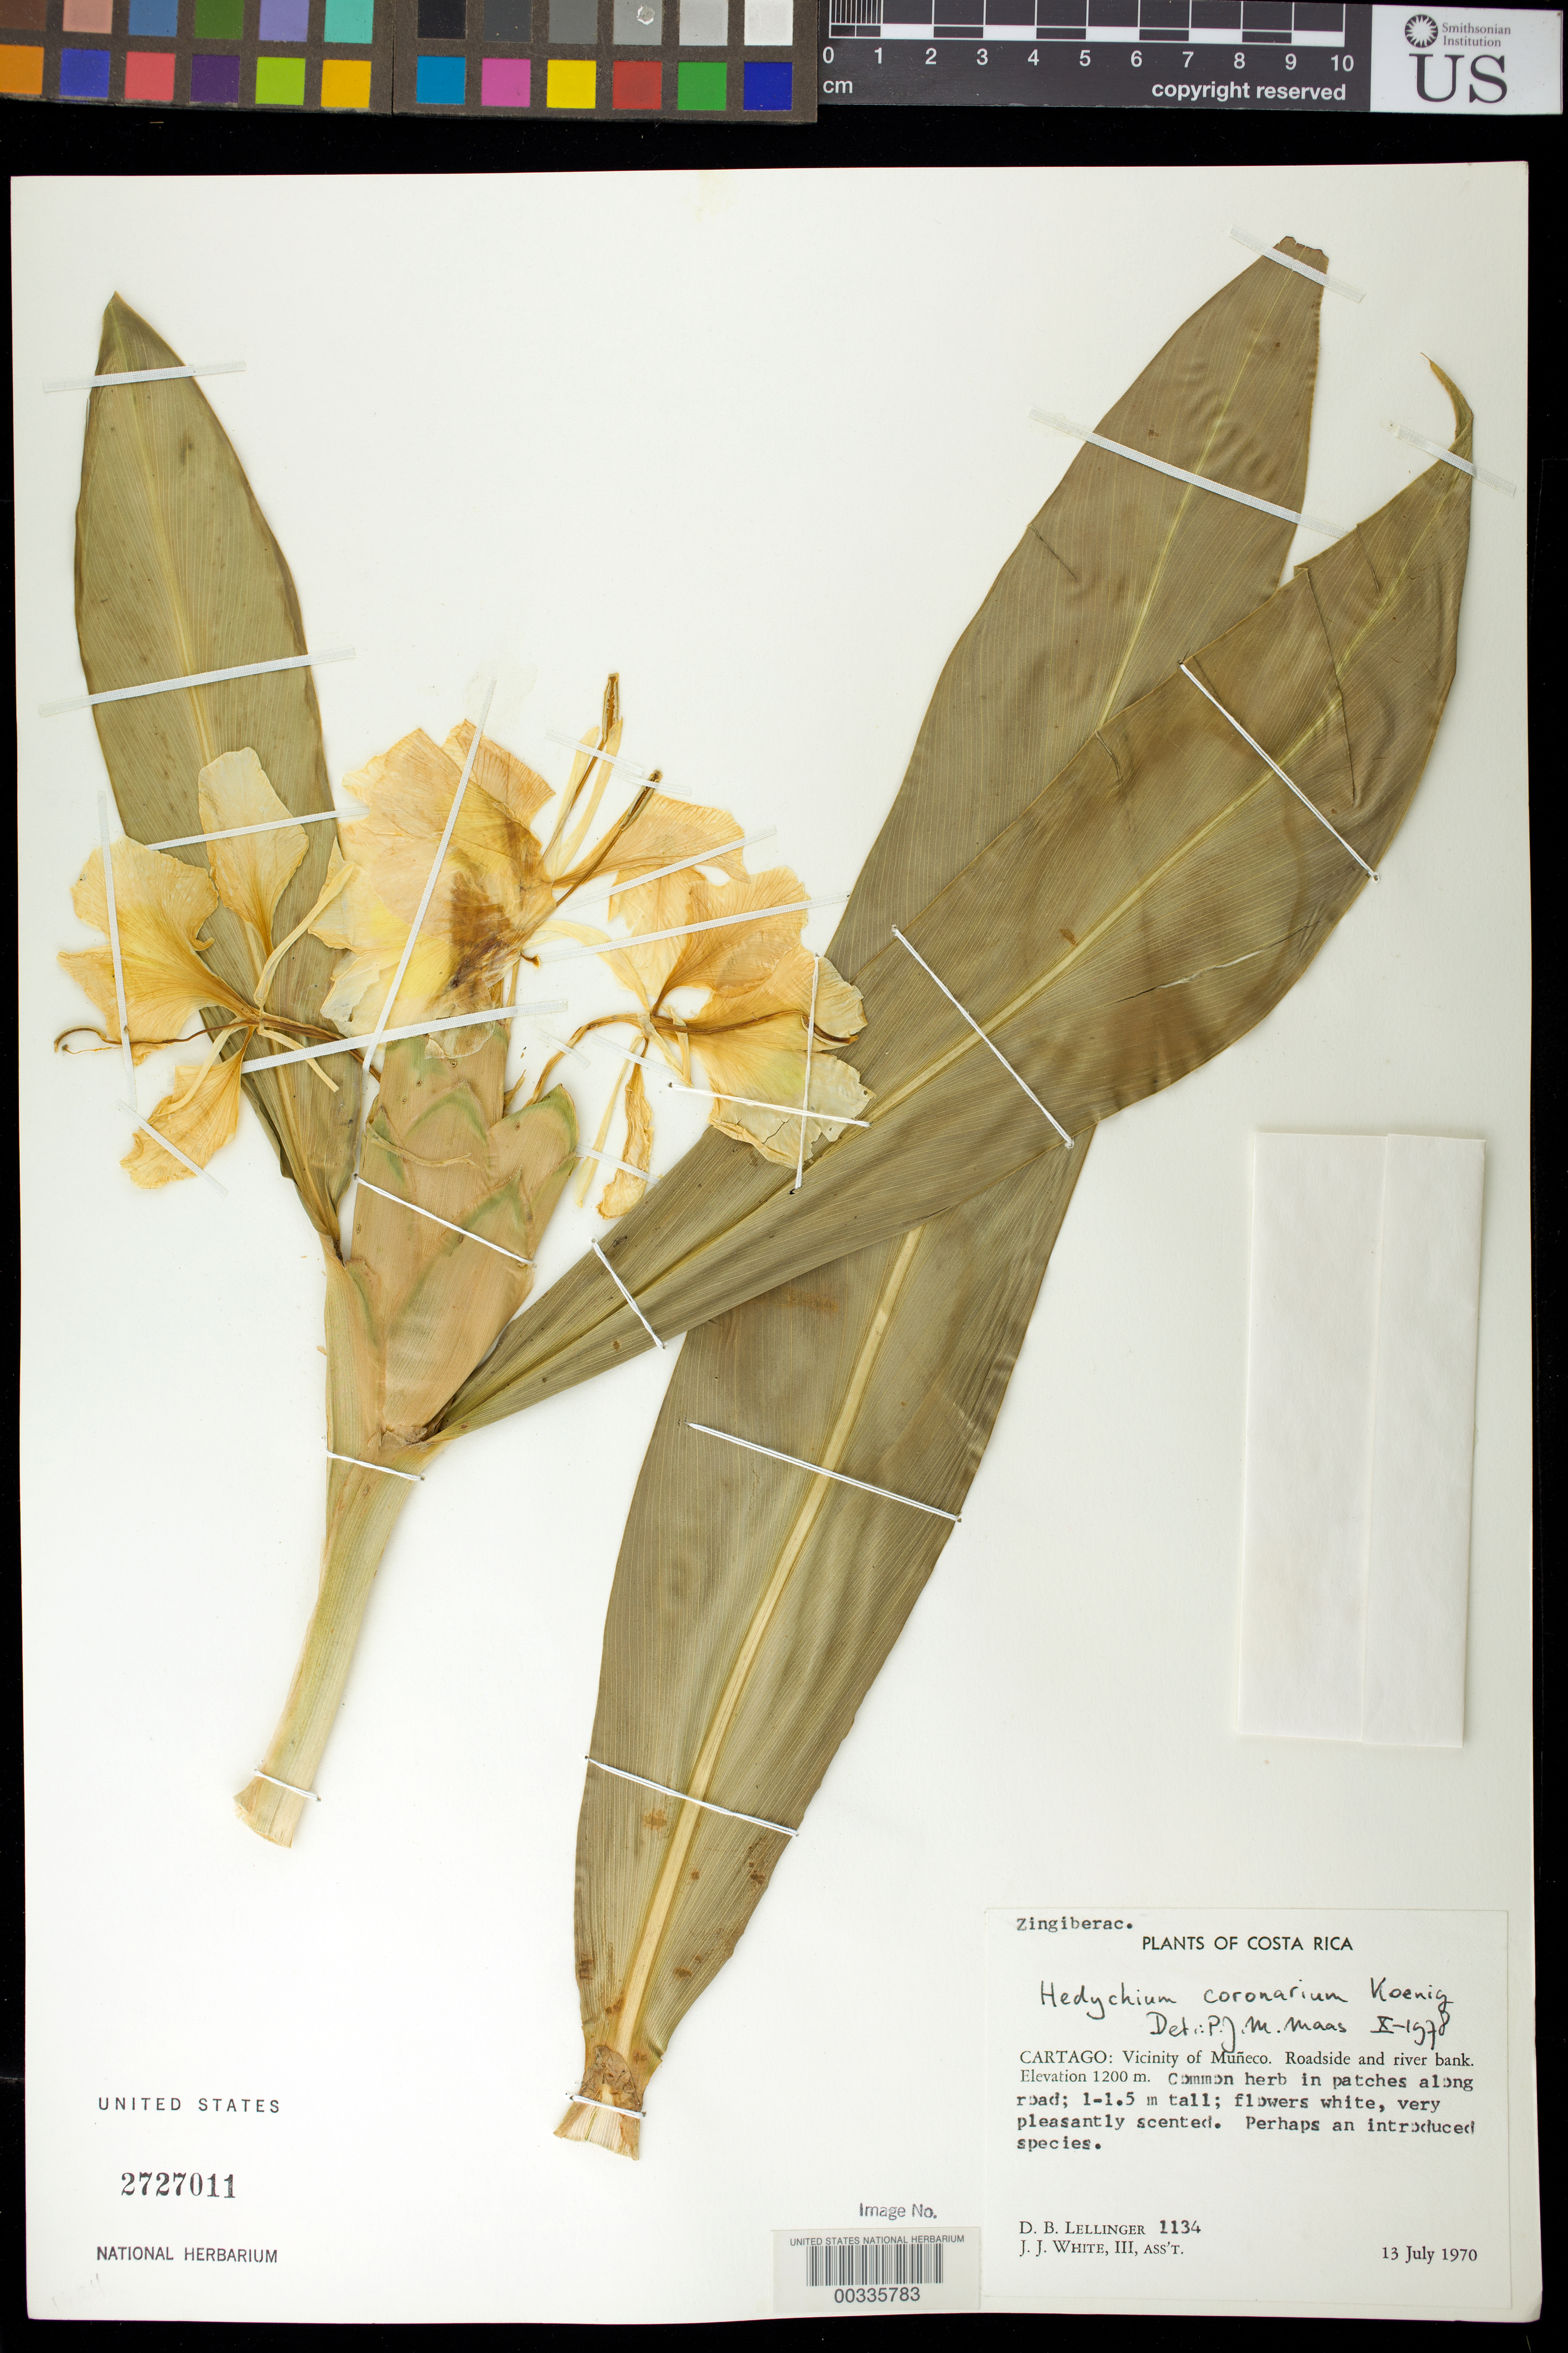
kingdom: Plantae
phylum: Tracheophyta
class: Liliopsida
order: Zingiberales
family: Zingiberaceae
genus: Hedychium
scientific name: Hedychium coronarium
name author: J. Koenig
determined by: Maas, Paul J. M.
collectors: D. B. Lellinger & J. J. White III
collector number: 1134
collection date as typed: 13 Jul 1970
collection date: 1970-07-13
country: Costa Rica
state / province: Cartago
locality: Vicinity of Muneco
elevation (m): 1200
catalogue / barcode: US 2727011